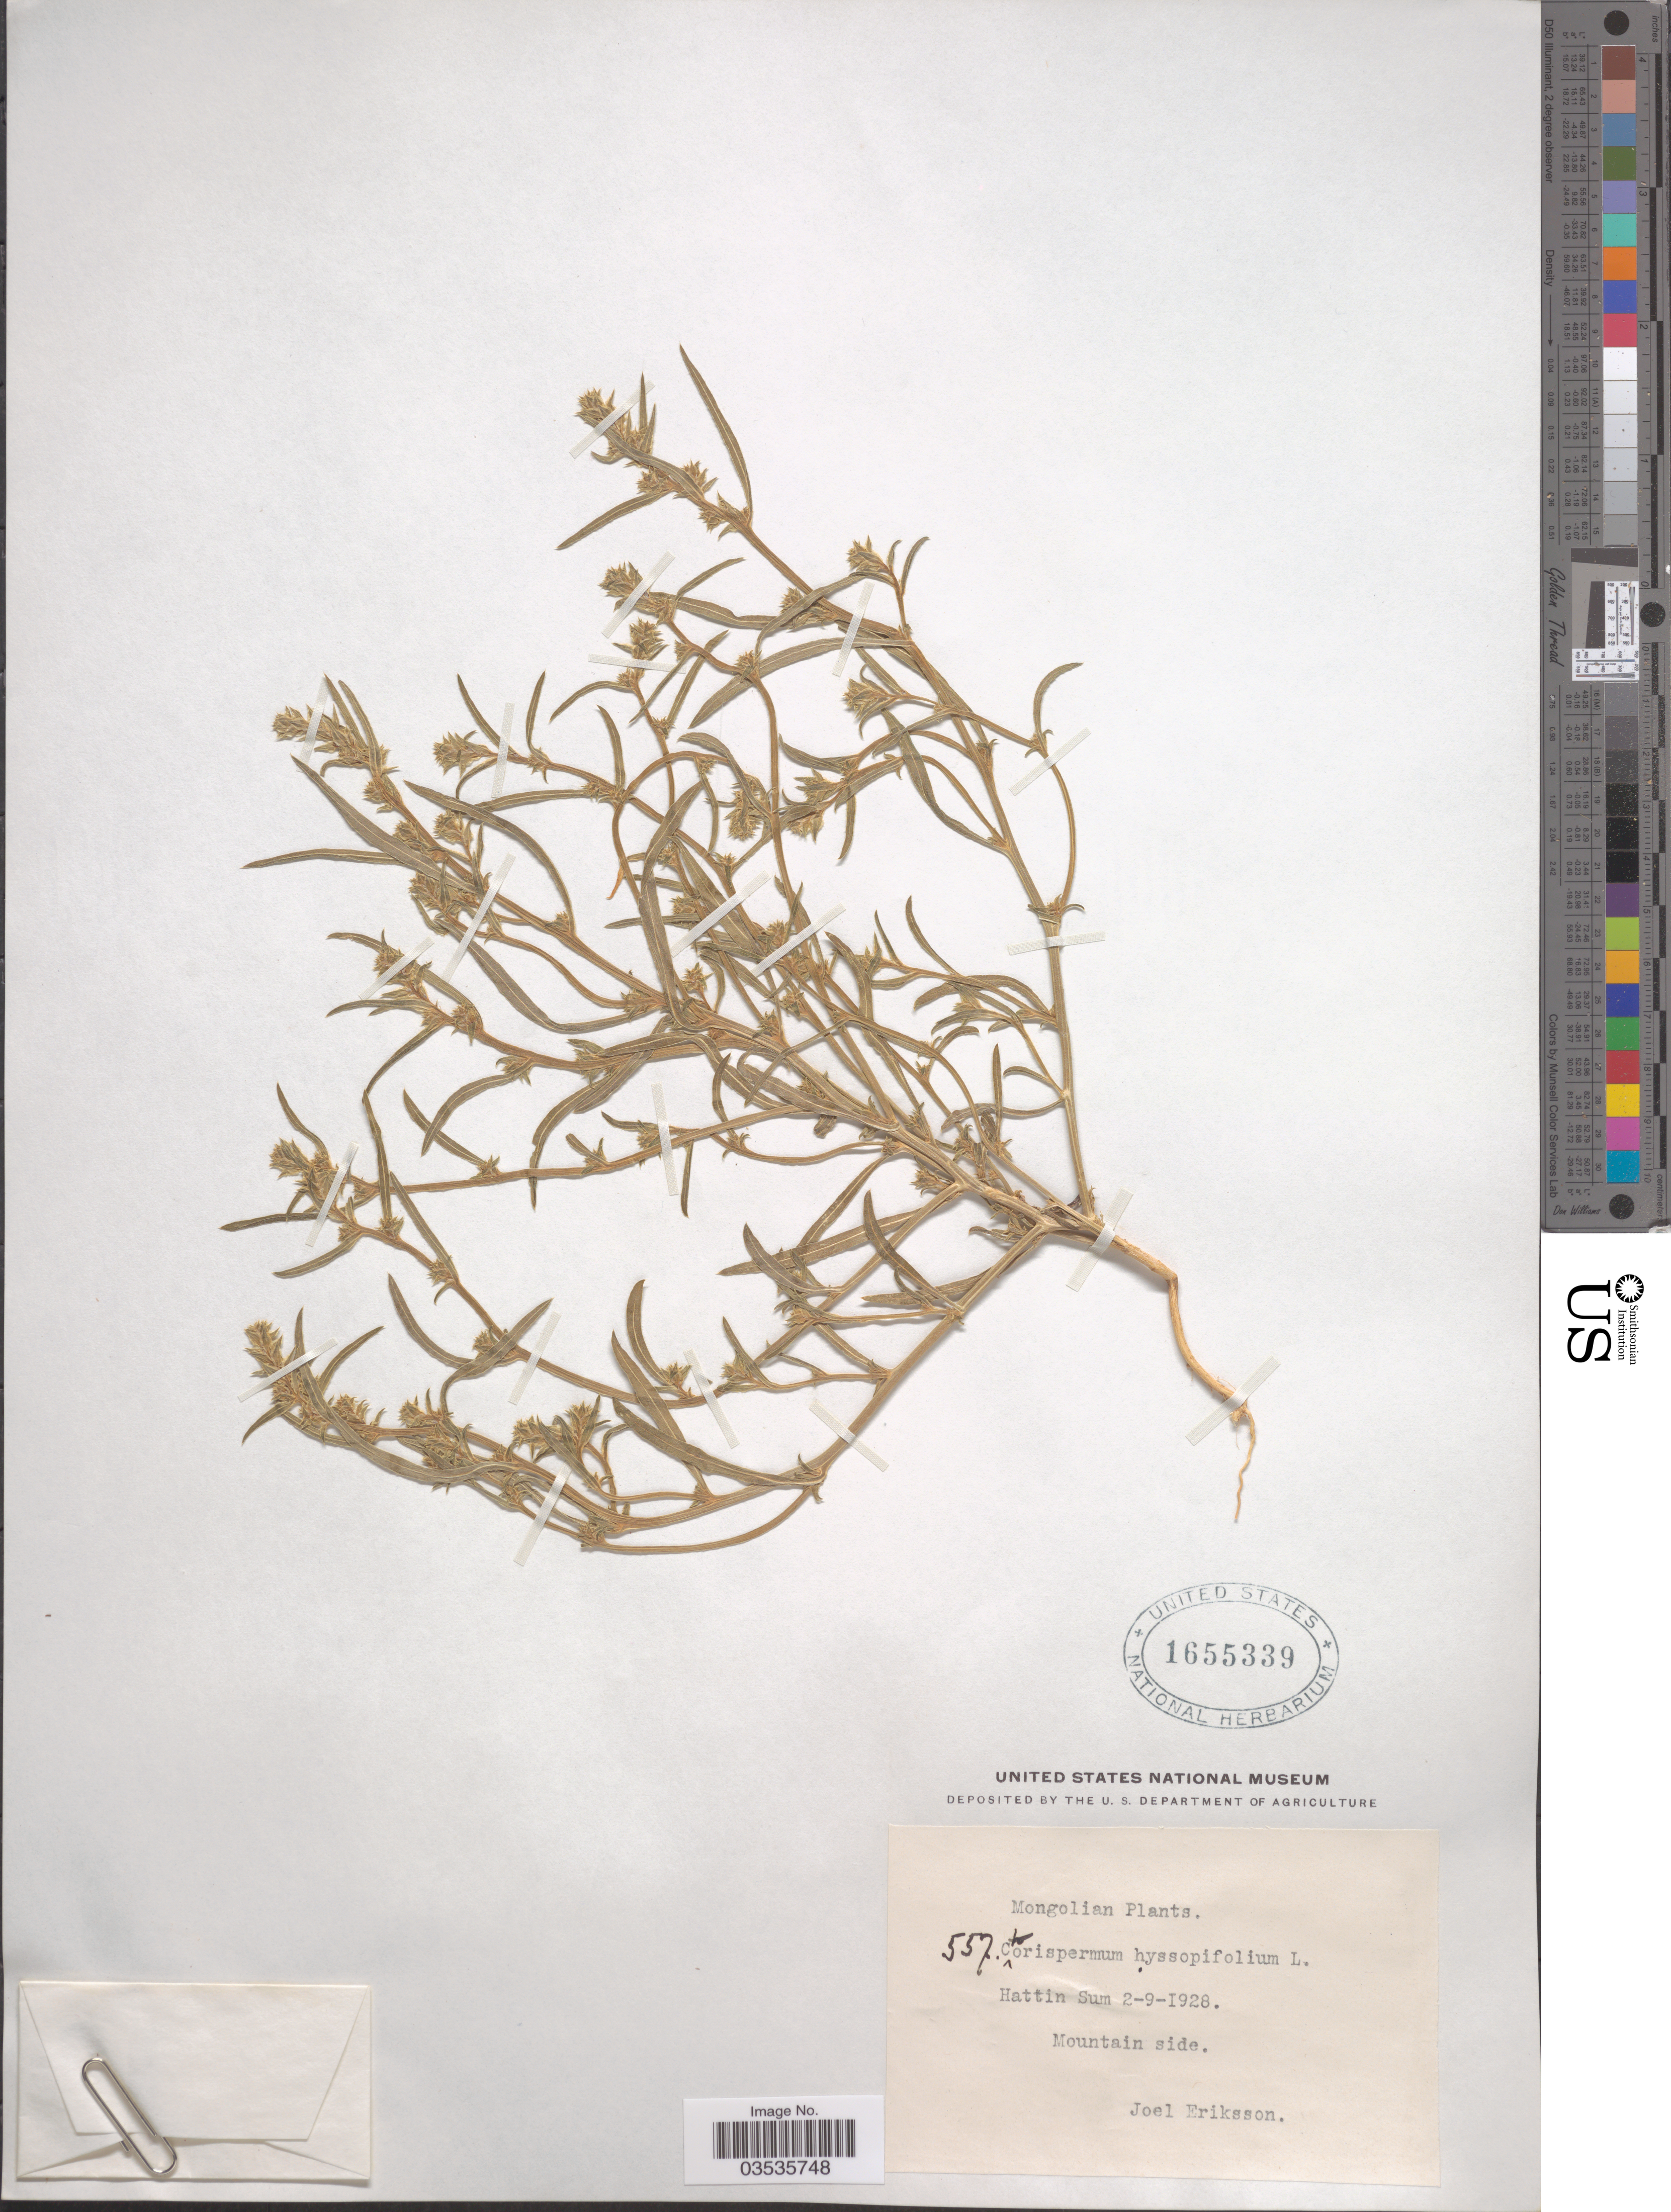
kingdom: Plantae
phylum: Tracheophyta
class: Magnoliopsida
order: Caryophyllales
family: Amaranthaceae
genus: Corispermum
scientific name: Corispermum hyssopifolium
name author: L.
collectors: J. Eriksson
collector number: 557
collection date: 1928-09-02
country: Mongolia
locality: Hattin Sum Mountain side.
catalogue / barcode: US 1655339